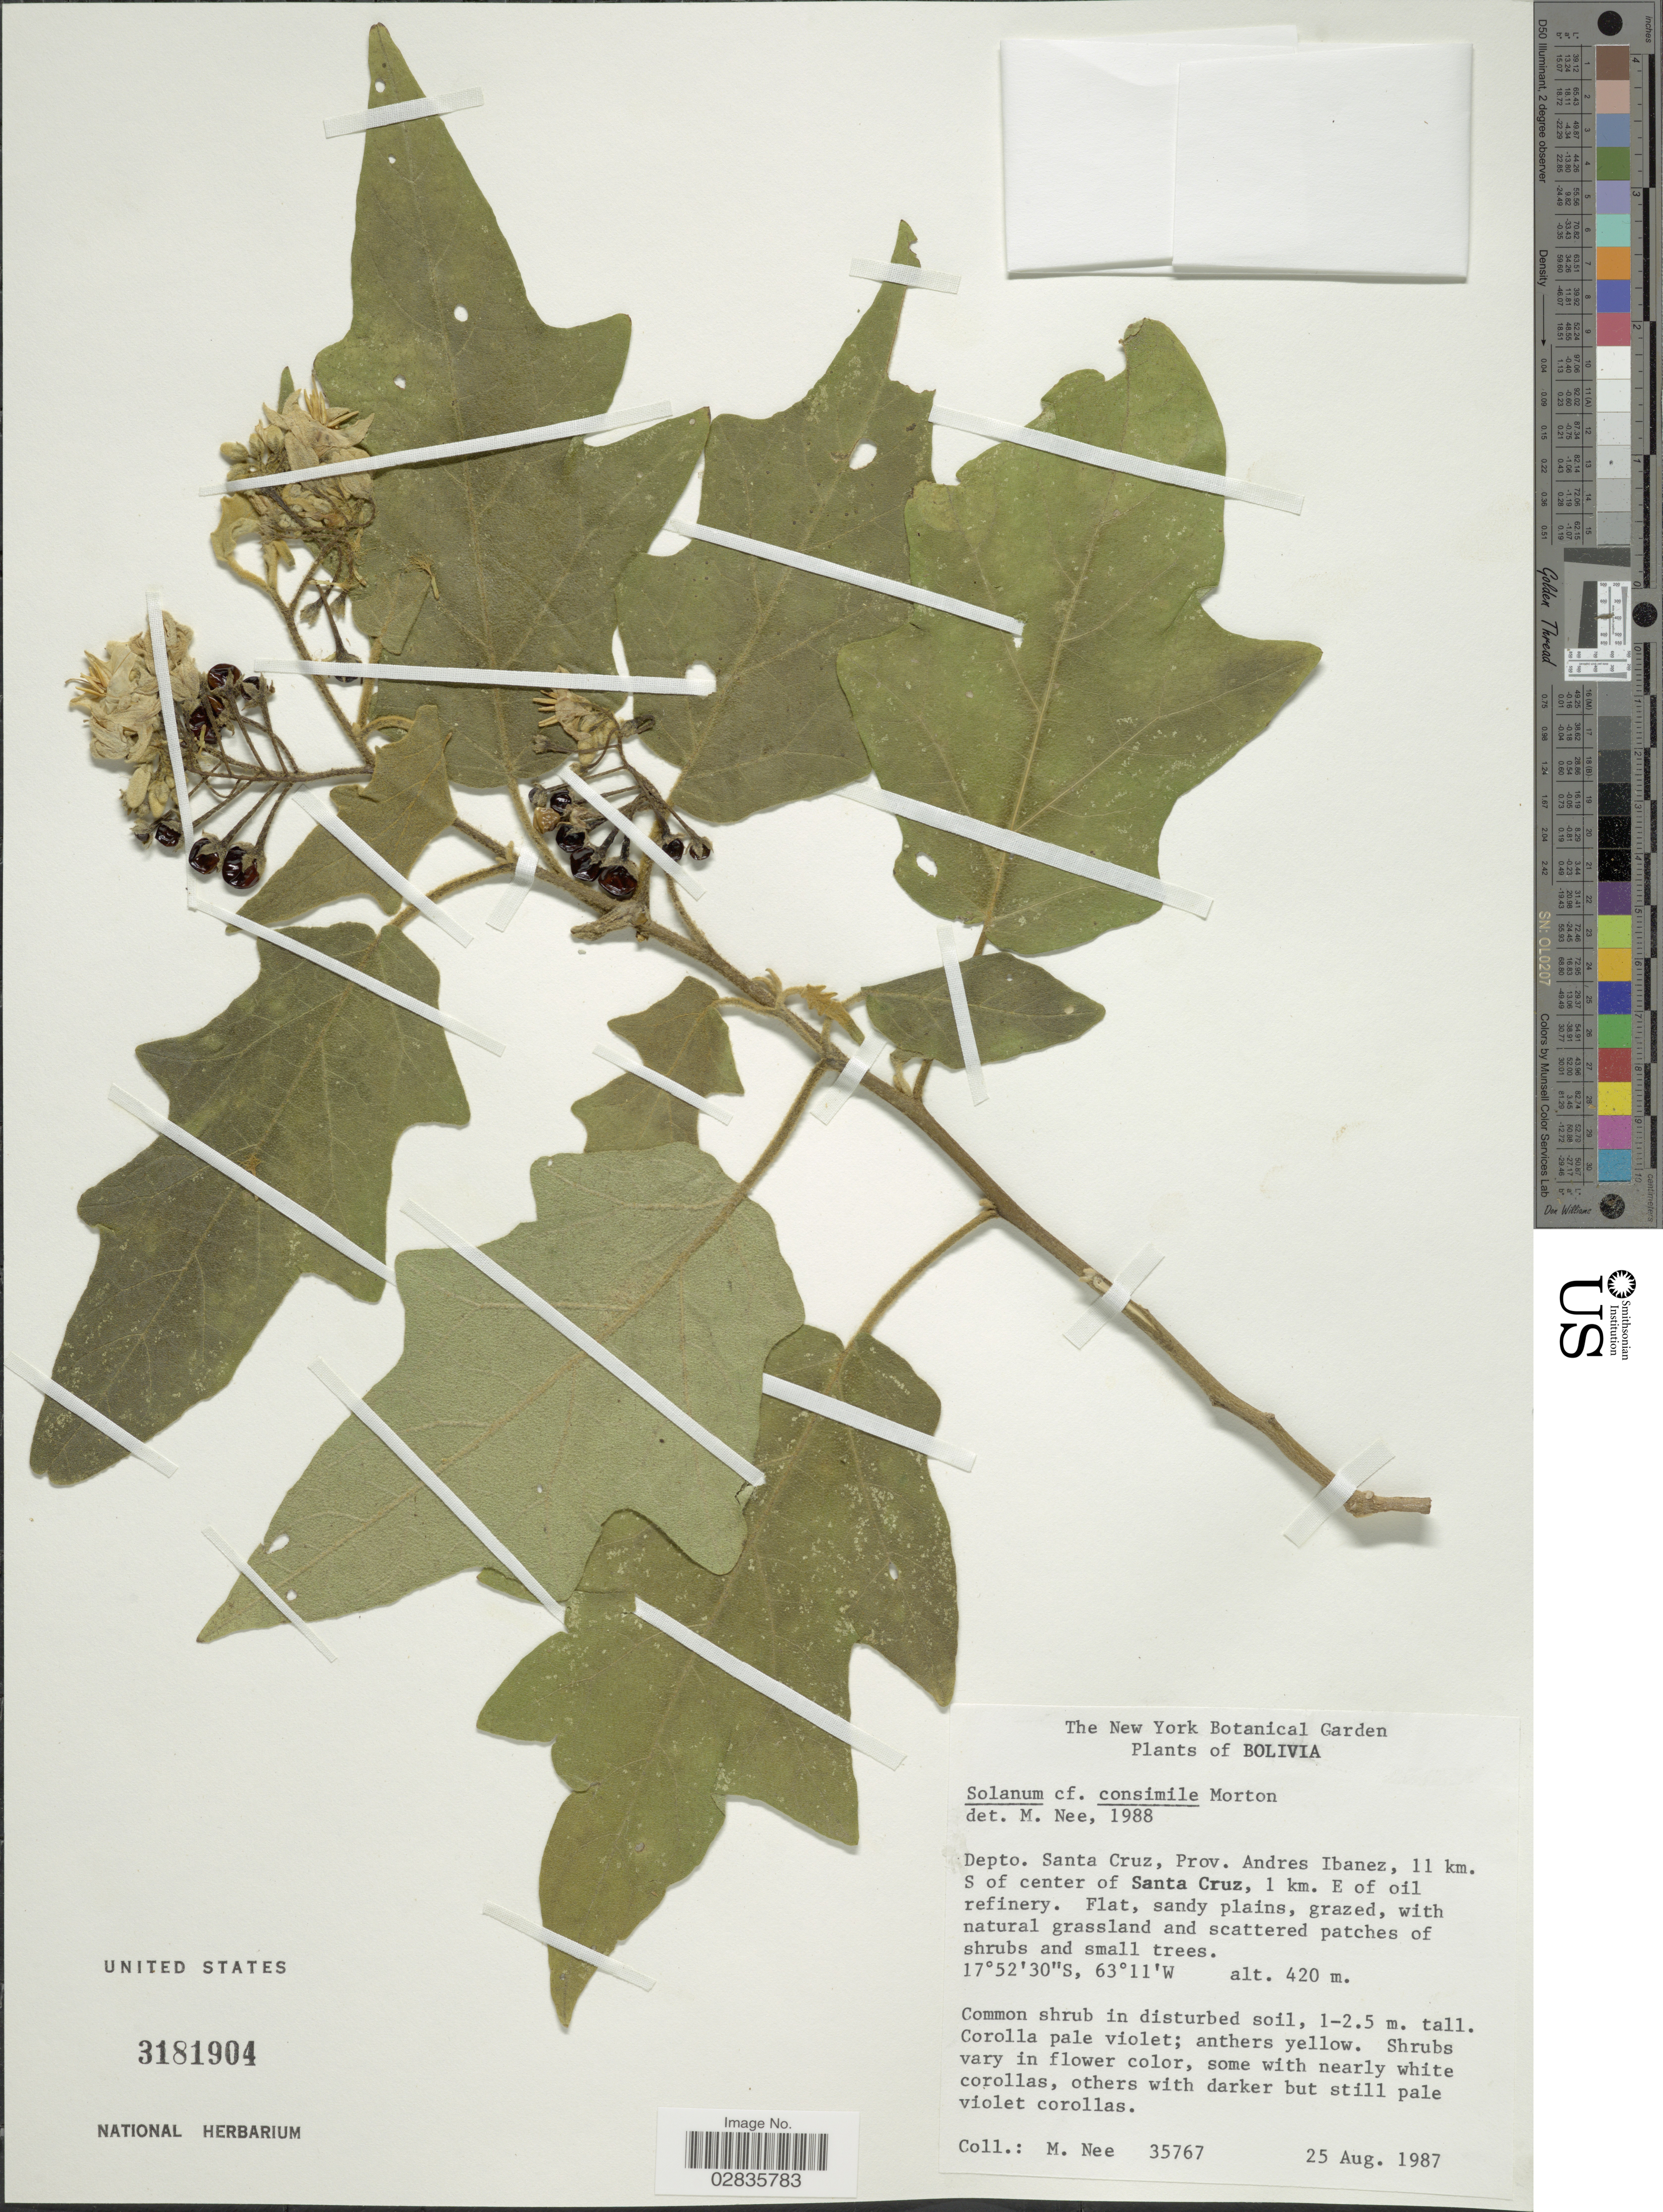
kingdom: Plantae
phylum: Tracheophyta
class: Magnoliopsida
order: Solanales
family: Solanaceae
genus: Solanum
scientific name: Solanum consimile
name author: C.V. Morton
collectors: M. Nee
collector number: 35767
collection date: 1987-08-25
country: Bolivia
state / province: Santa Cruz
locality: Depto. Santa Cruz, Prov. Andres Ibanez, 11 km. S of center of Santa Cruz, 1 km. E of oil refinery.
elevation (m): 420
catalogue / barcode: US 3181904